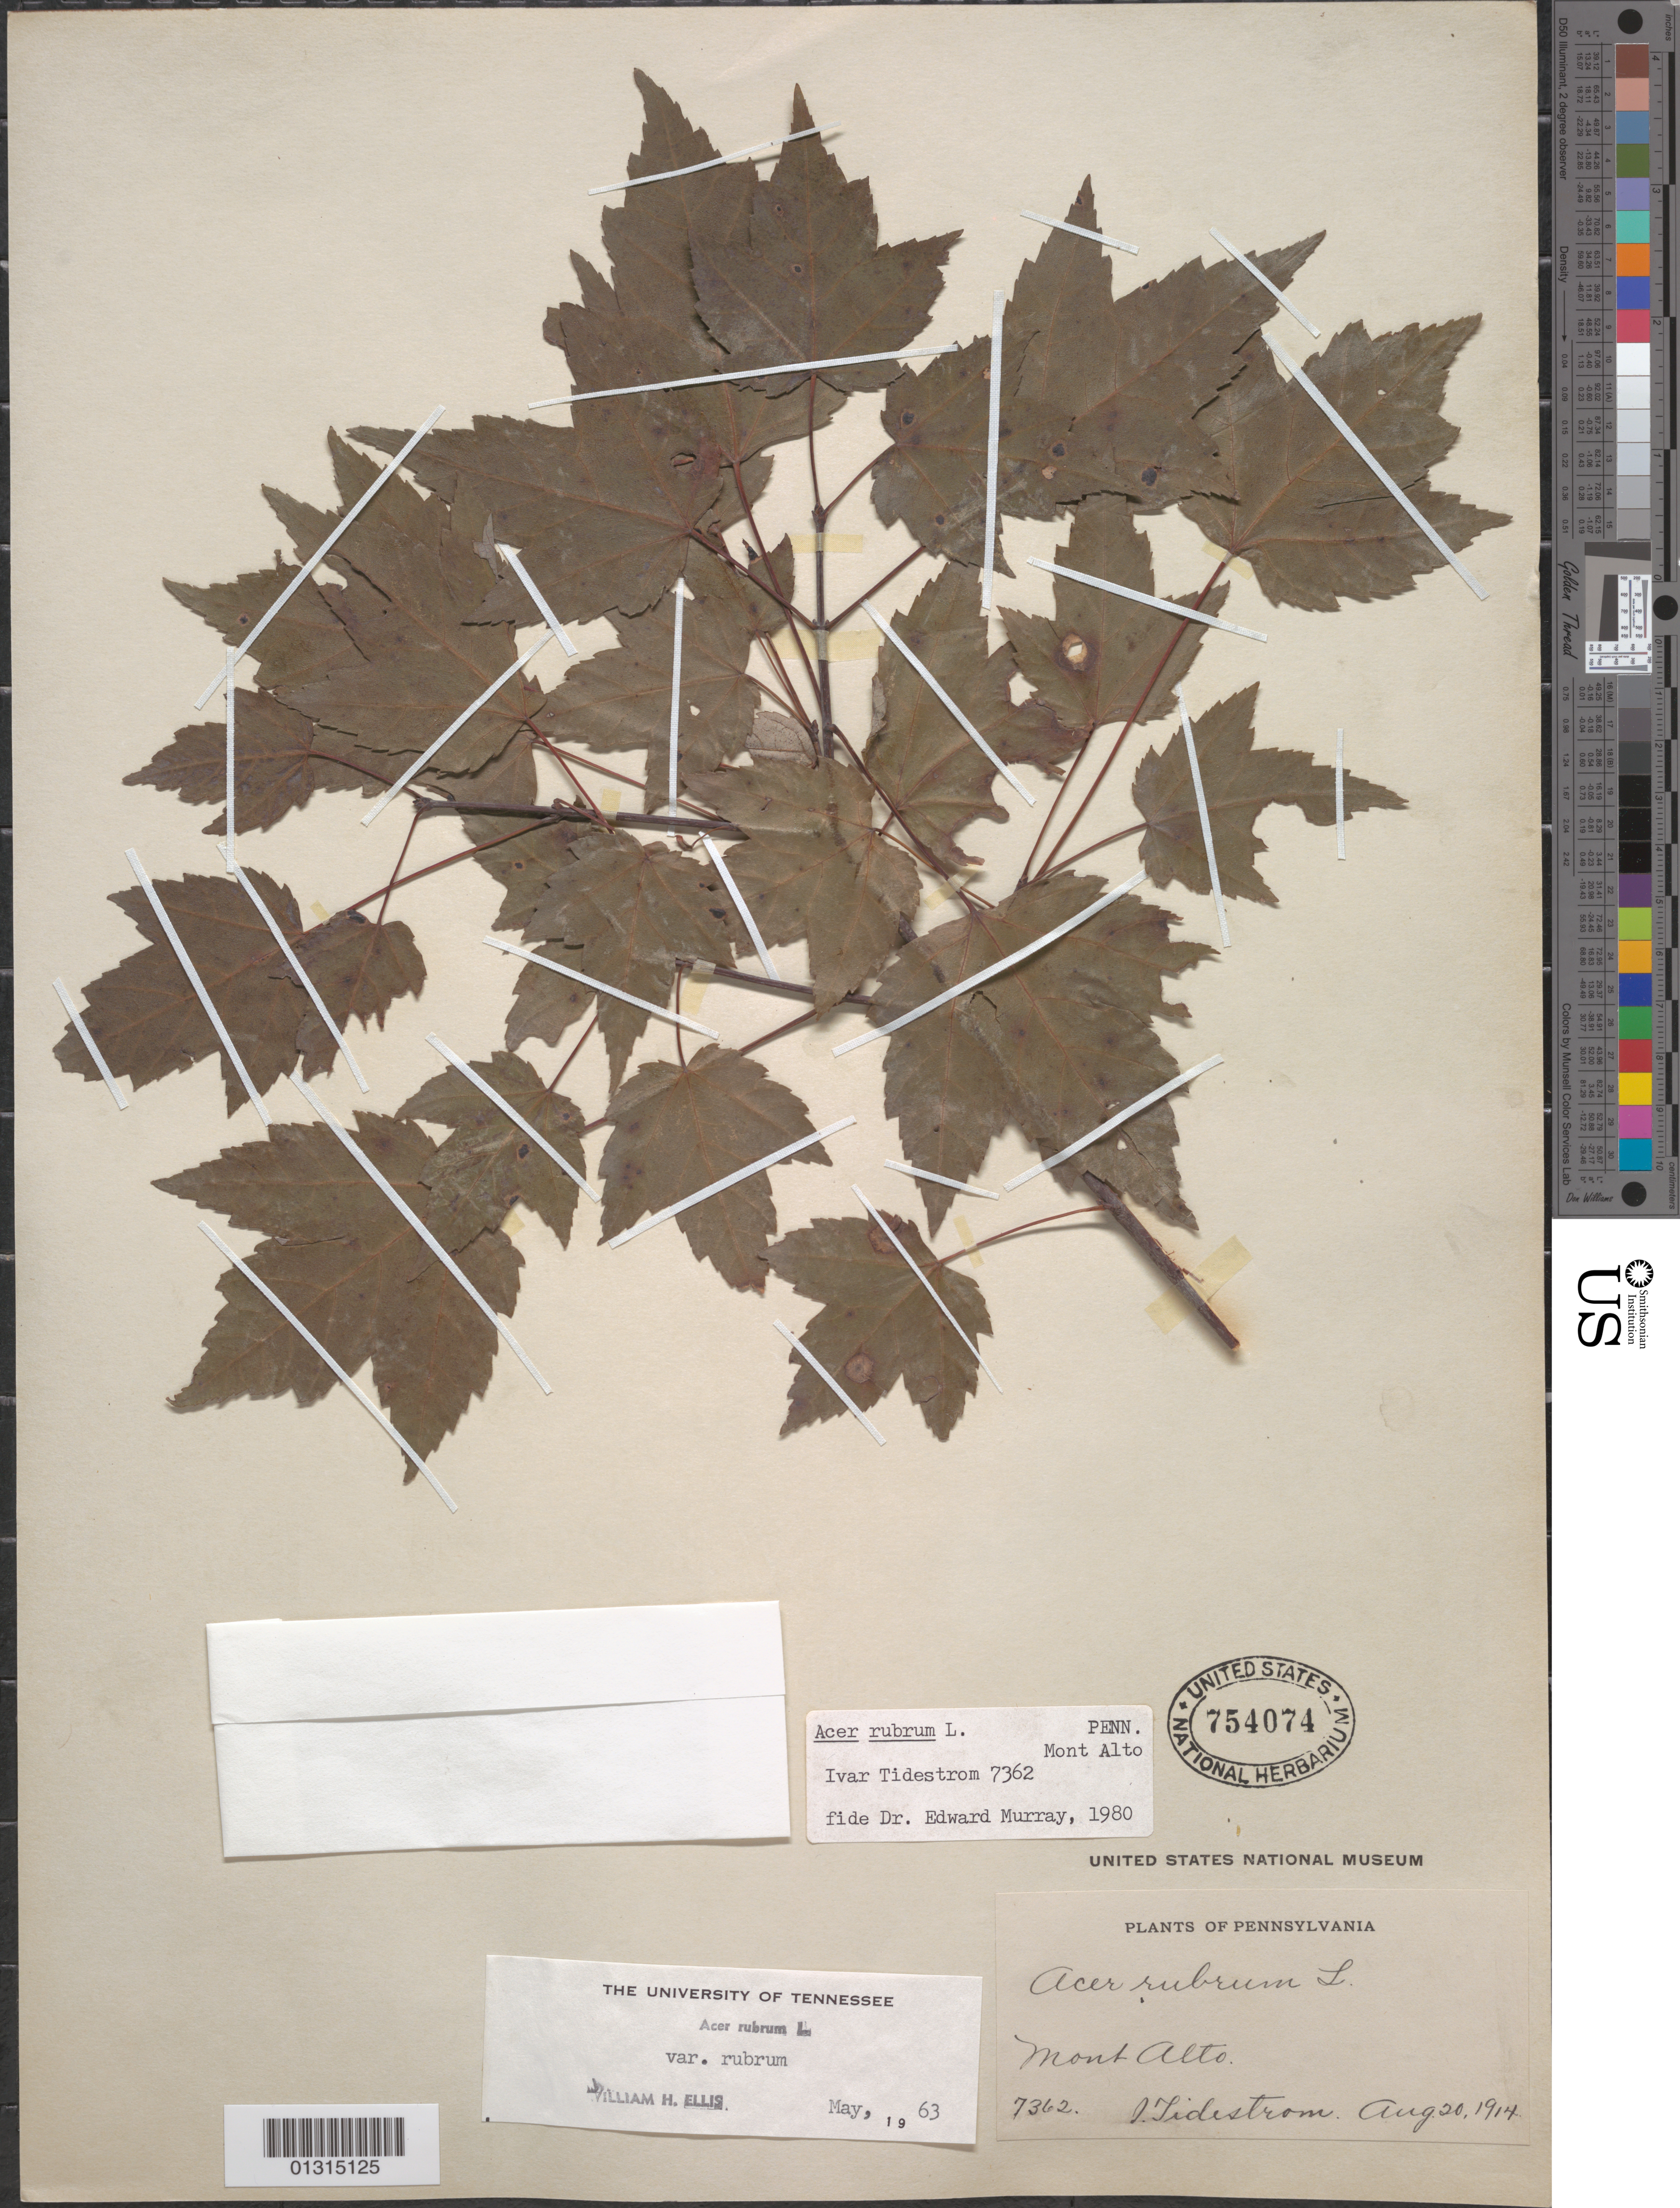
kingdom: Plantae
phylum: Tracheophyta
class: Magnoliopsida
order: Sapindales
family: Sapindaceae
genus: Acer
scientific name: Acer rubrum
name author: L.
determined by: Ellis, W. H.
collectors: I. F. Tidestrom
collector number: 7362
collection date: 1914-08-20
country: United States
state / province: Pennsylvania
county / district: Franklin County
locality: Mont Alto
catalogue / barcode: US 754074